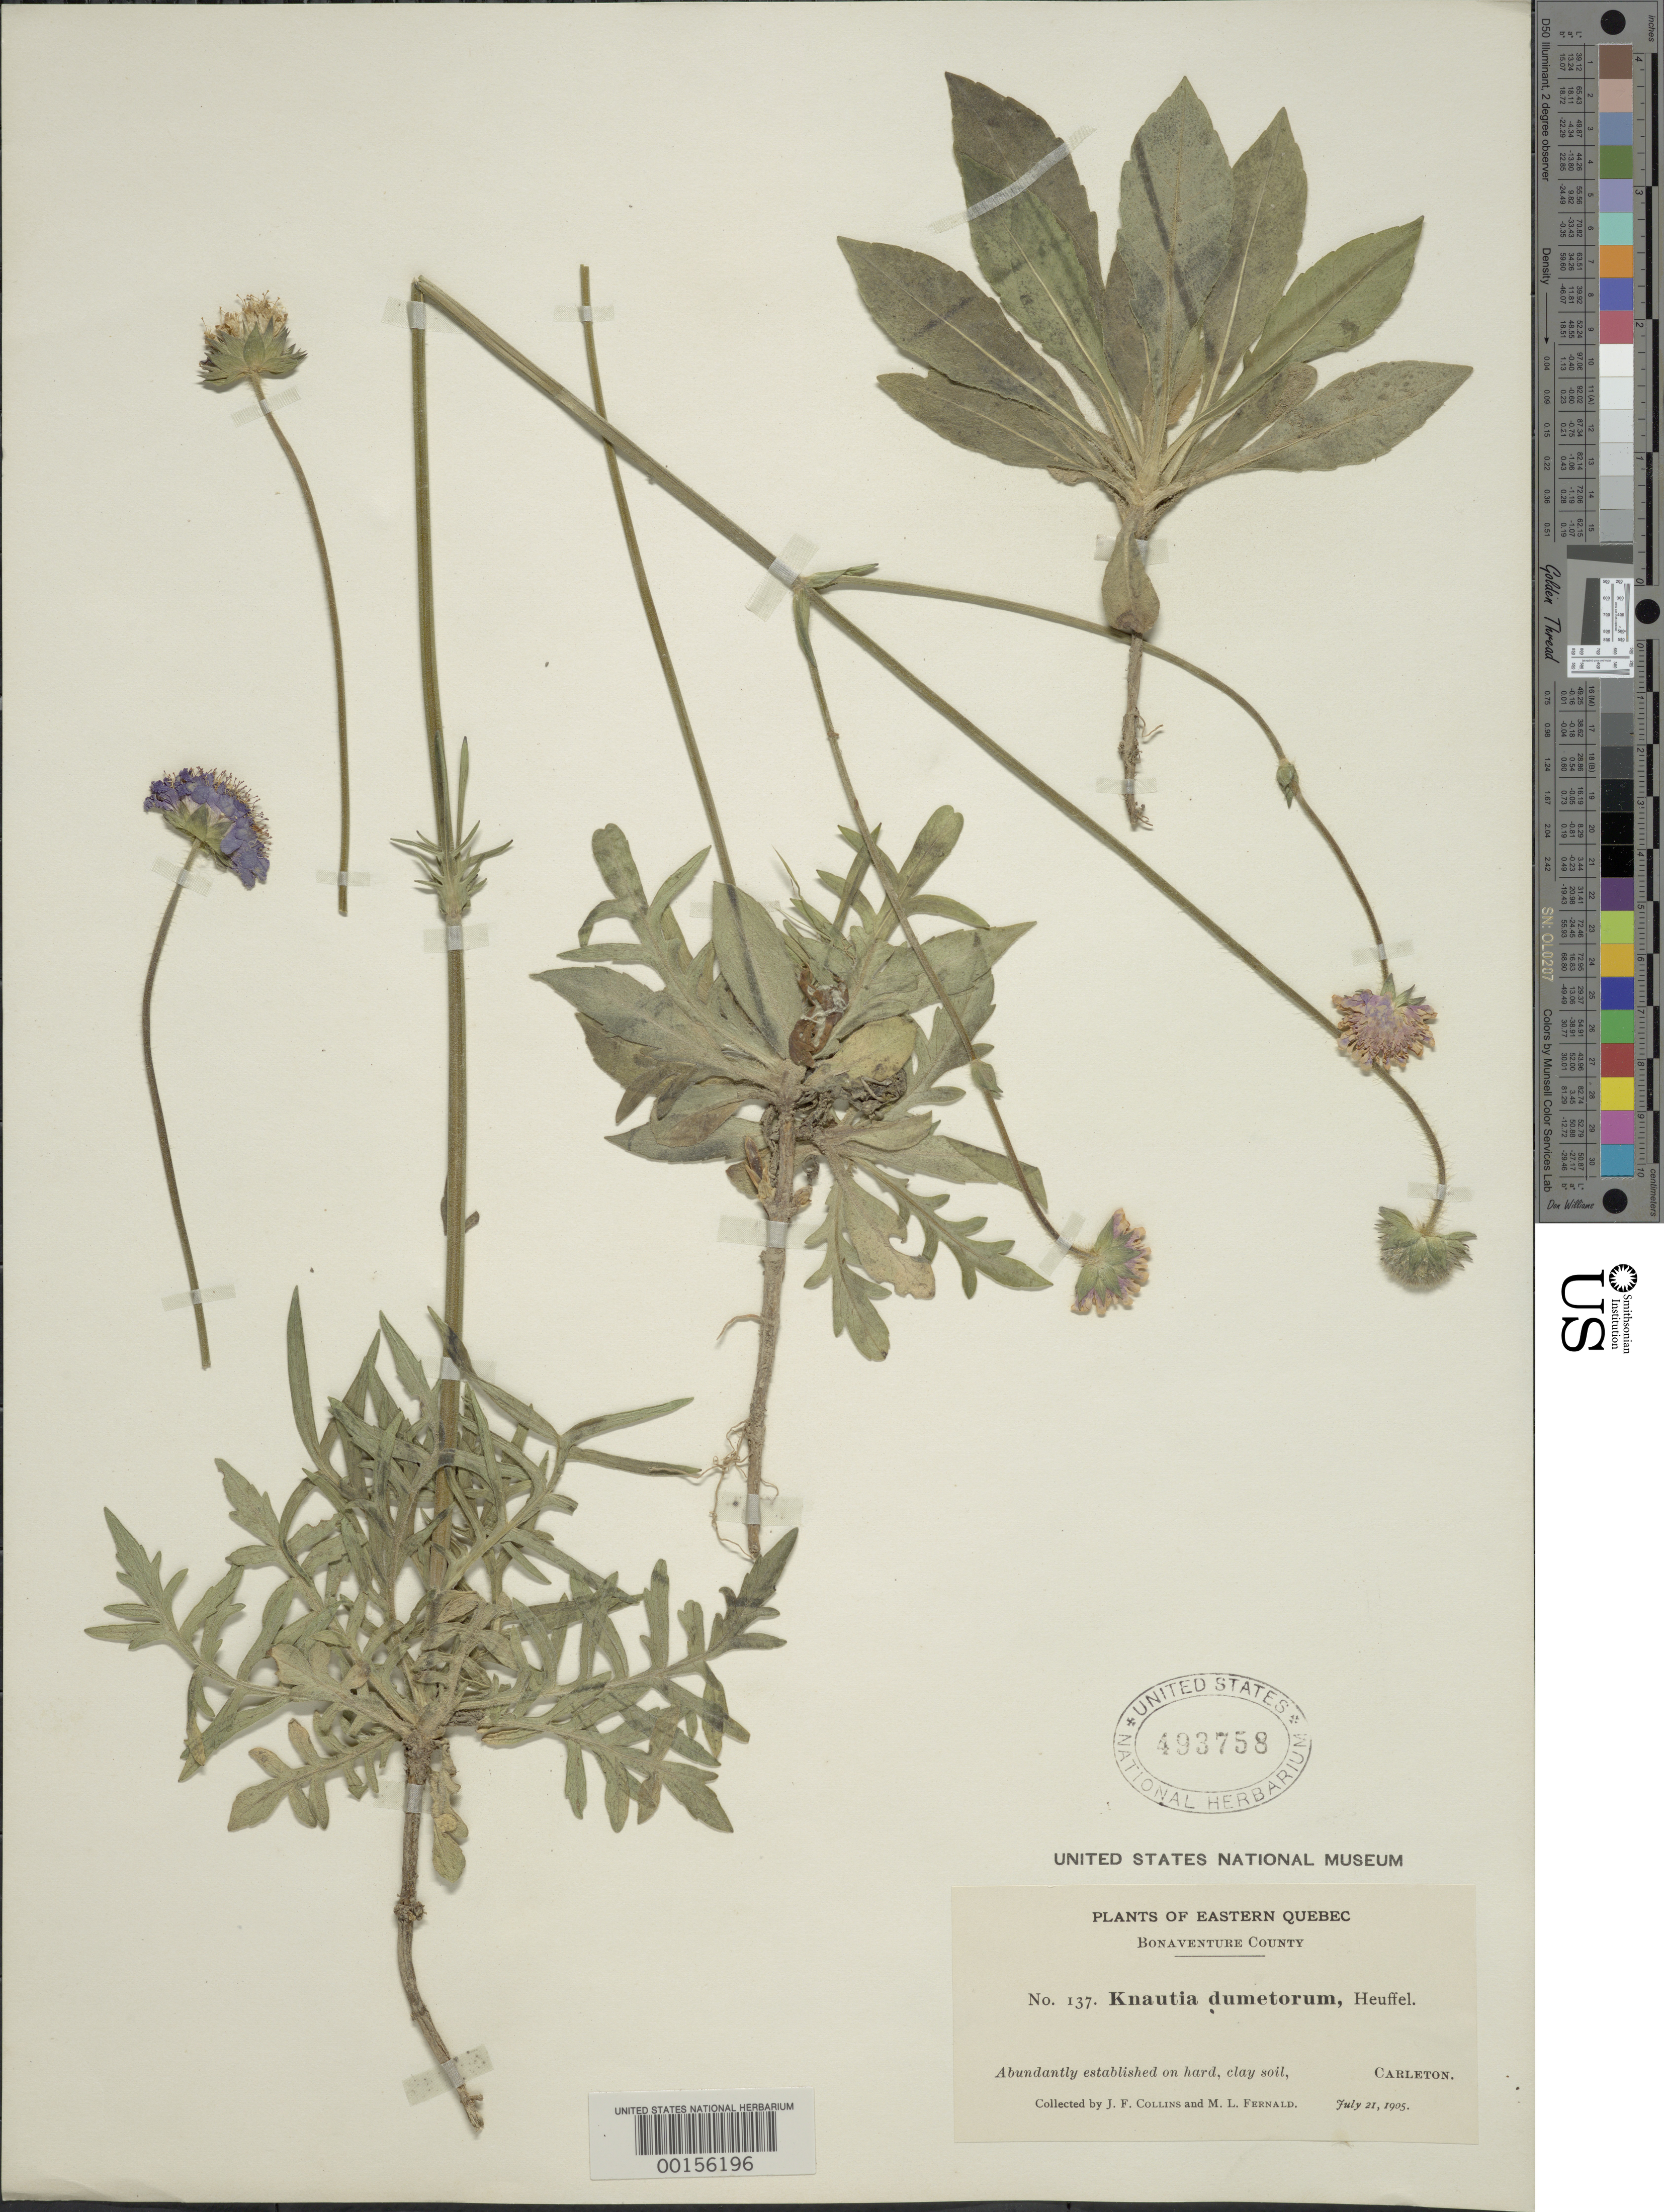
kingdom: Plantae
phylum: Tracheophyta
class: Magnoliopsida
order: Dipsacales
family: Caprifoliaceae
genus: Knautia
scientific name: Knautia arvensis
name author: (L.) Coult.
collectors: J. Collins & M. L. Fernald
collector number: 137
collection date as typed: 21 Jul 1905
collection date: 1905-07-21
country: Canada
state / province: Quebec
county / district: Bonaventure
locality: Bonaventure Co., Carleton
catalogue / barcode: US 493758